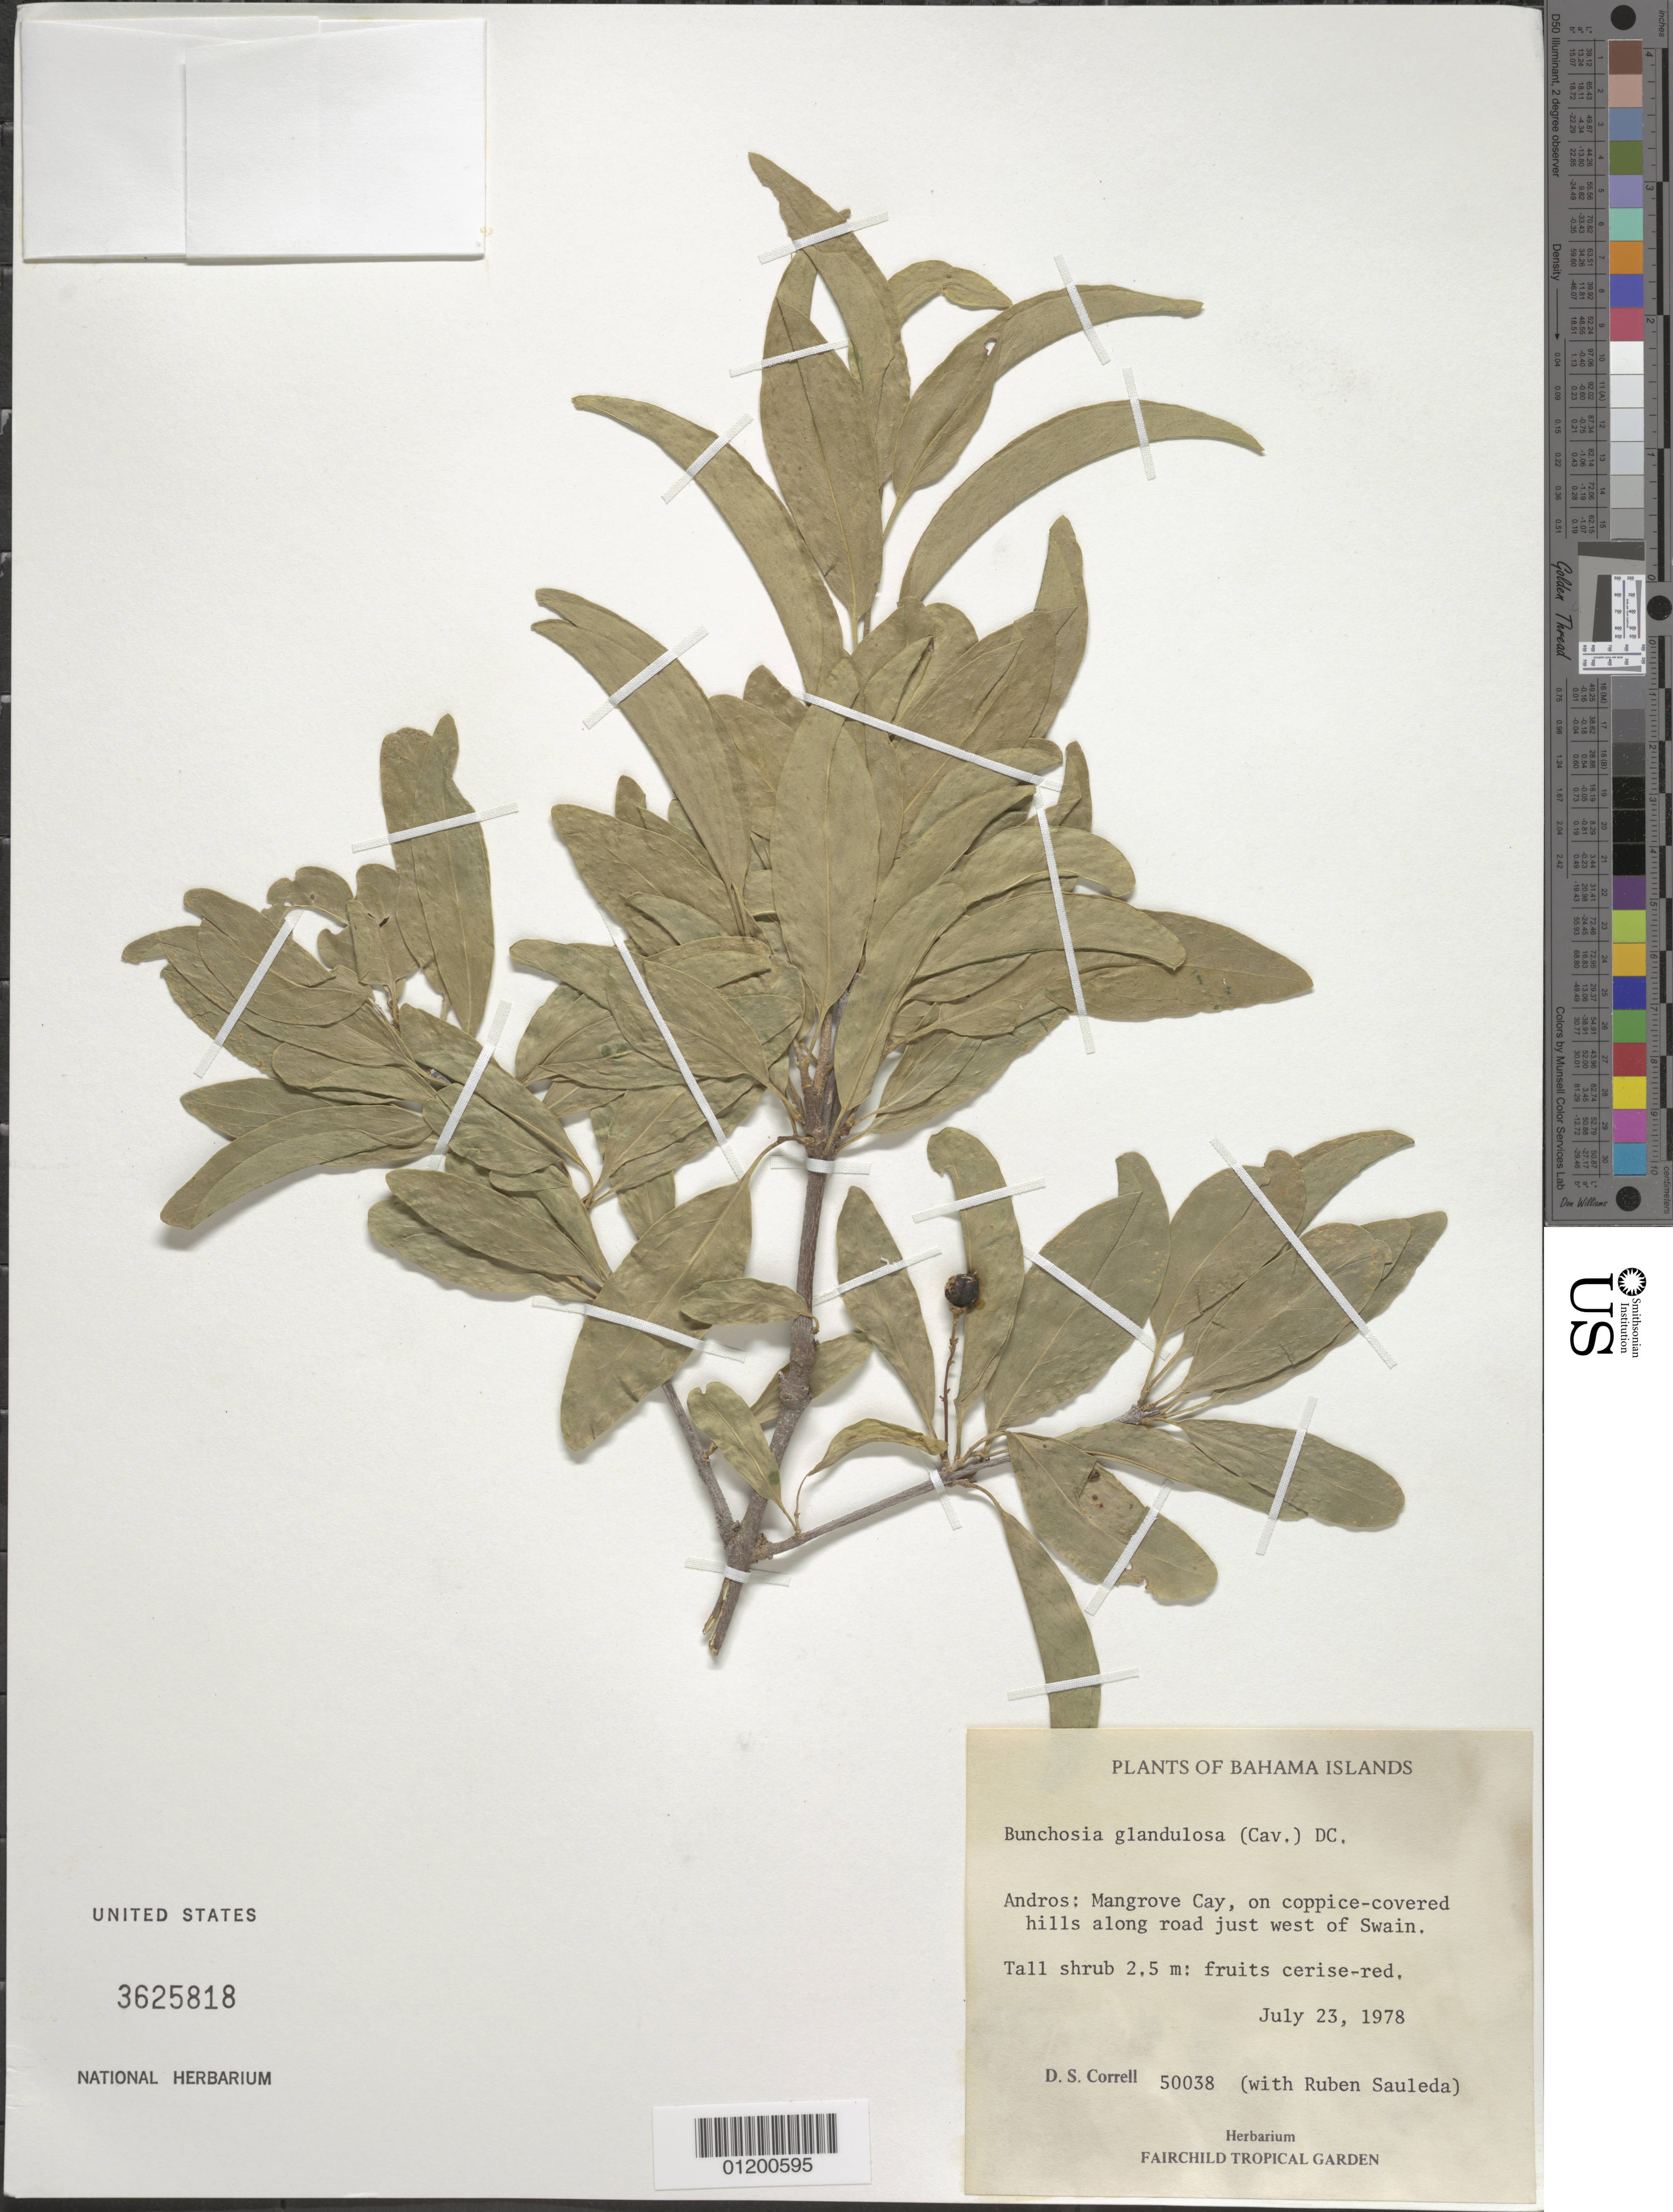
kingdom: Plantae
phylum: Tracheophyta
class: Magnoliopsida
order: Malpighiales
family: Malpighiaceae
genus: Bunchosia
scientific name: Bunchosia glandulosa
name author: (Cav.) DC.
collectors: D. S. Correll & R. Sauleda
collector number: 50038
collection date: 1978-07-23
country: Bahamas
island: Andros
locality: Mangrove Cay, on coppice-covered hills along road just W of Swain.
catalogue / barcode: US 3625818